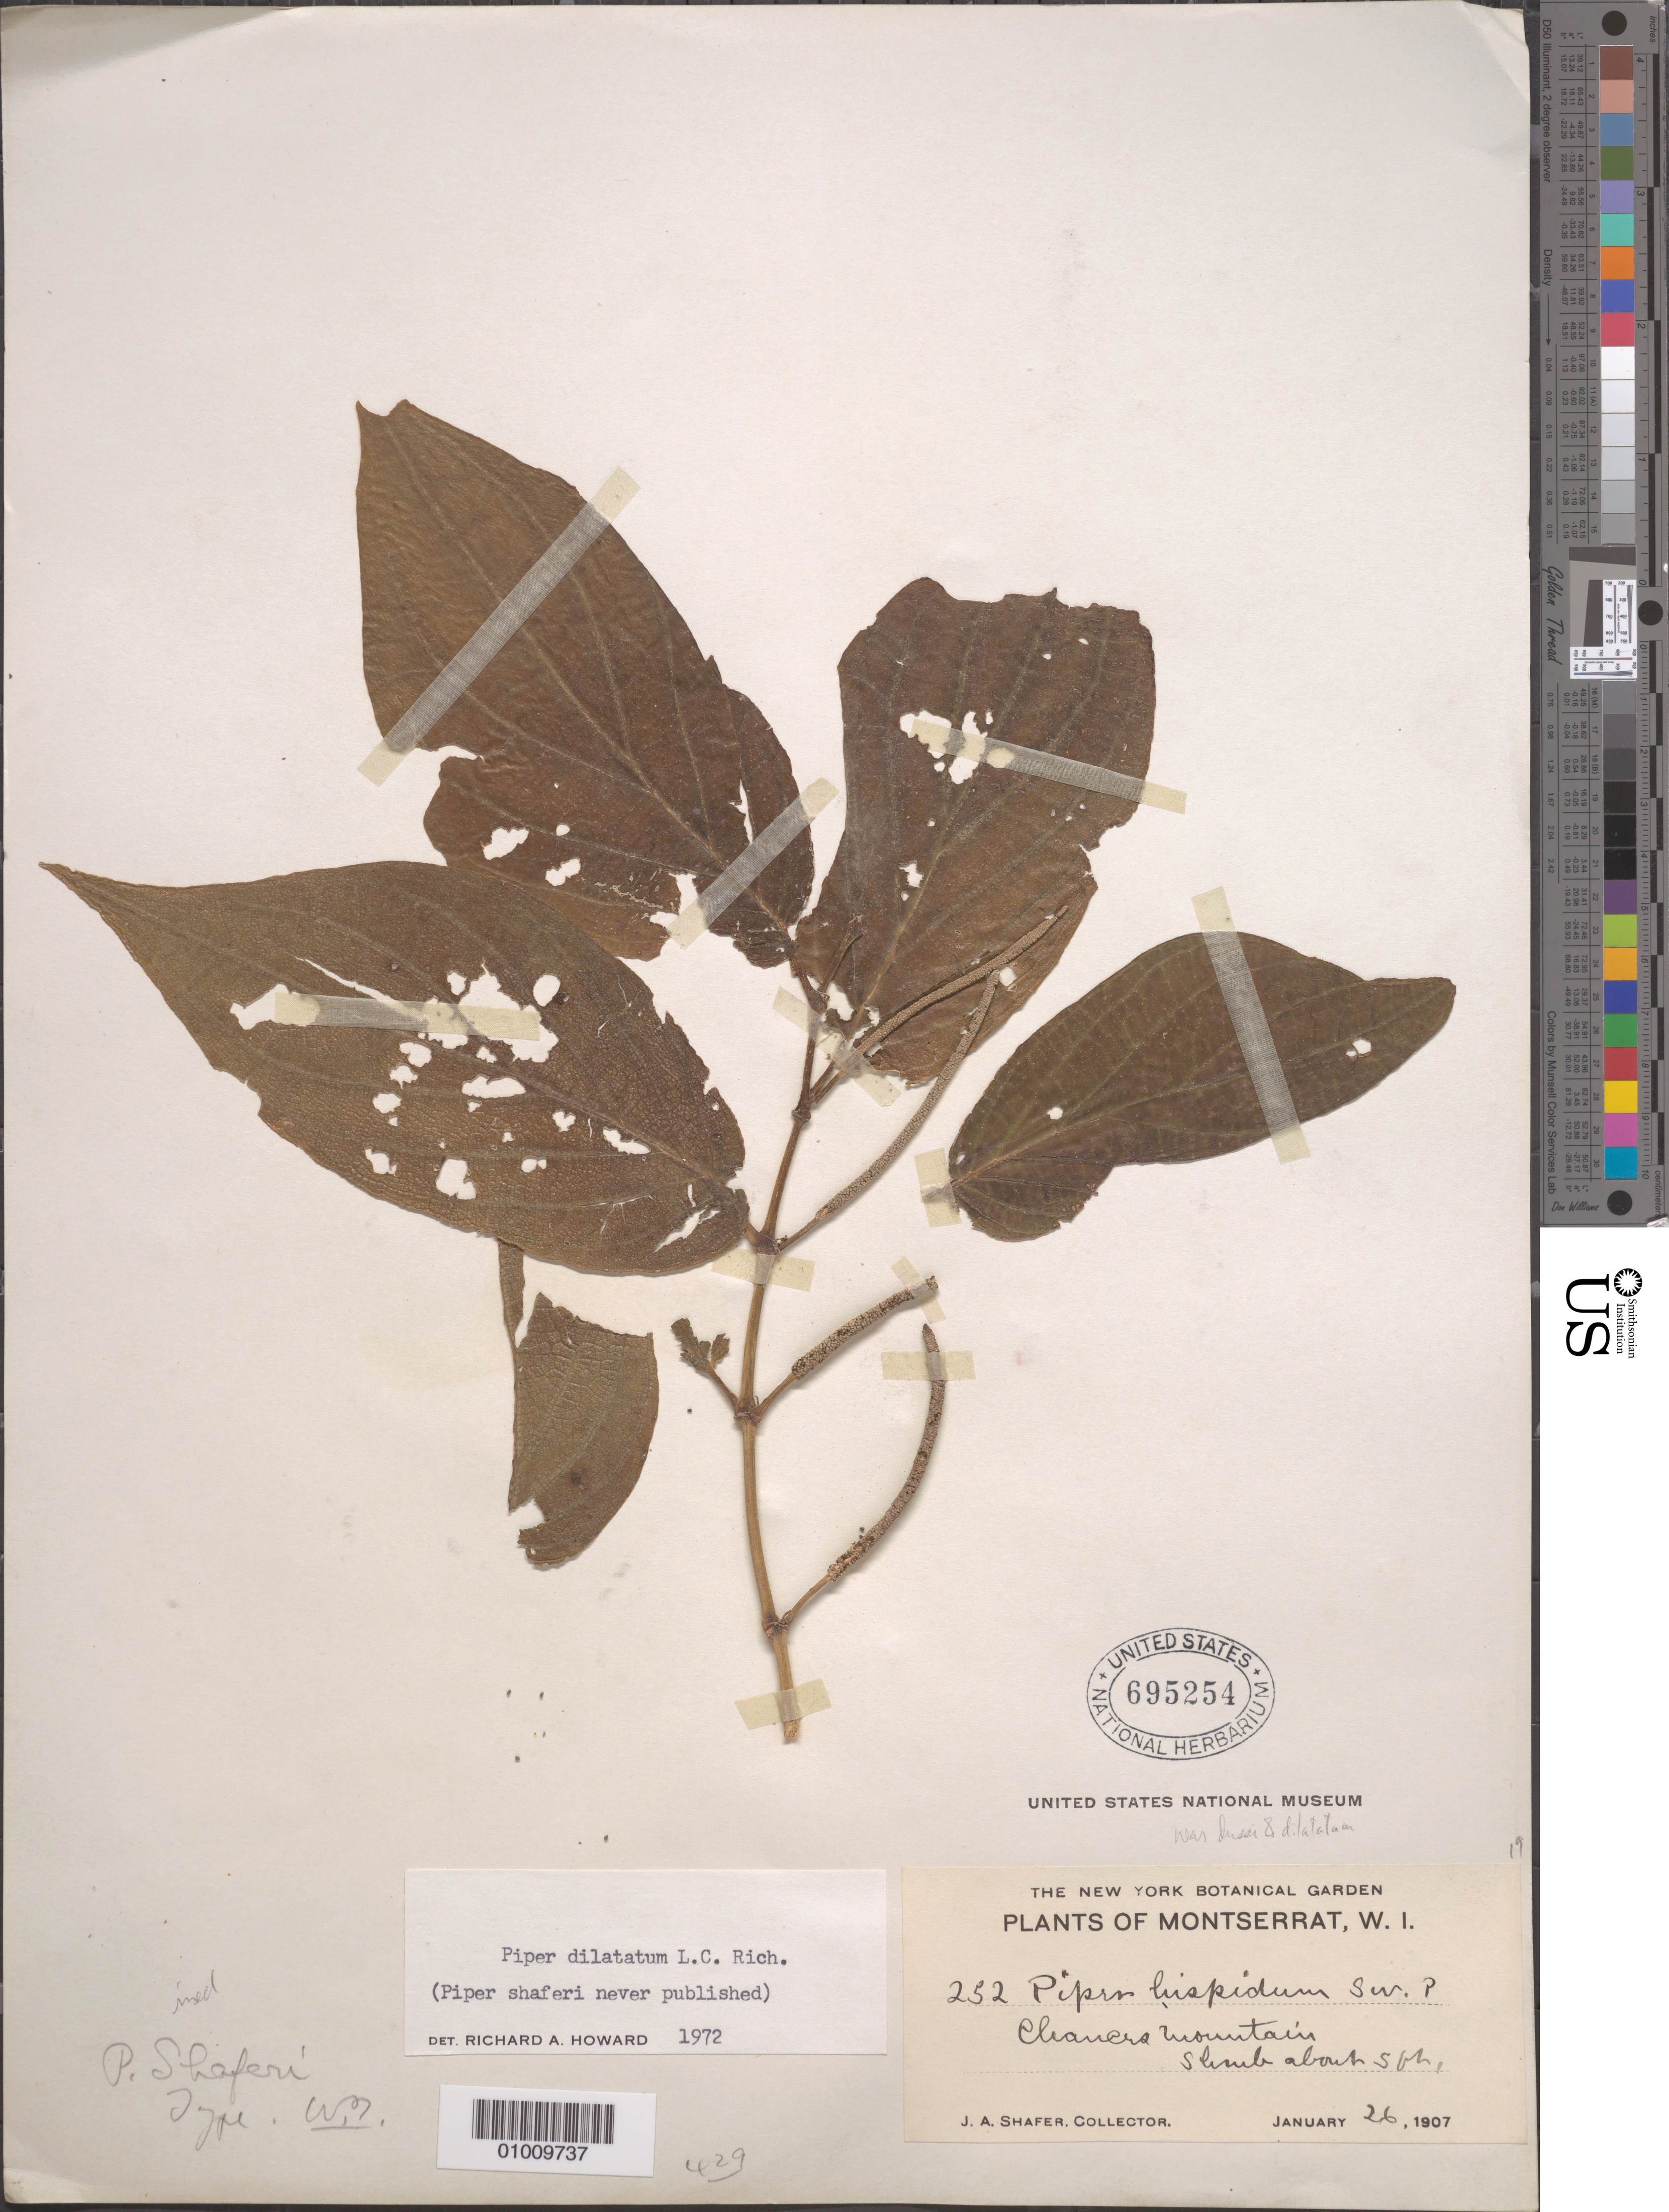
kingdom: Plantae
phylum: Tracheophyta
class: Magnoliopsida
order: Piperales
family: Piperaceae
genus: Piper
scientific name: Piper dilatatum var. dilatatum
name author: Rich.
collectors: J. A. Shafer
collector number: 252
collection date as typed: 26 Jan 1907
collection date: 1907-01-26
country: Montserrat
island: Montserrat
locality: Chauero Mountains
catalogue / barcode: US 695254